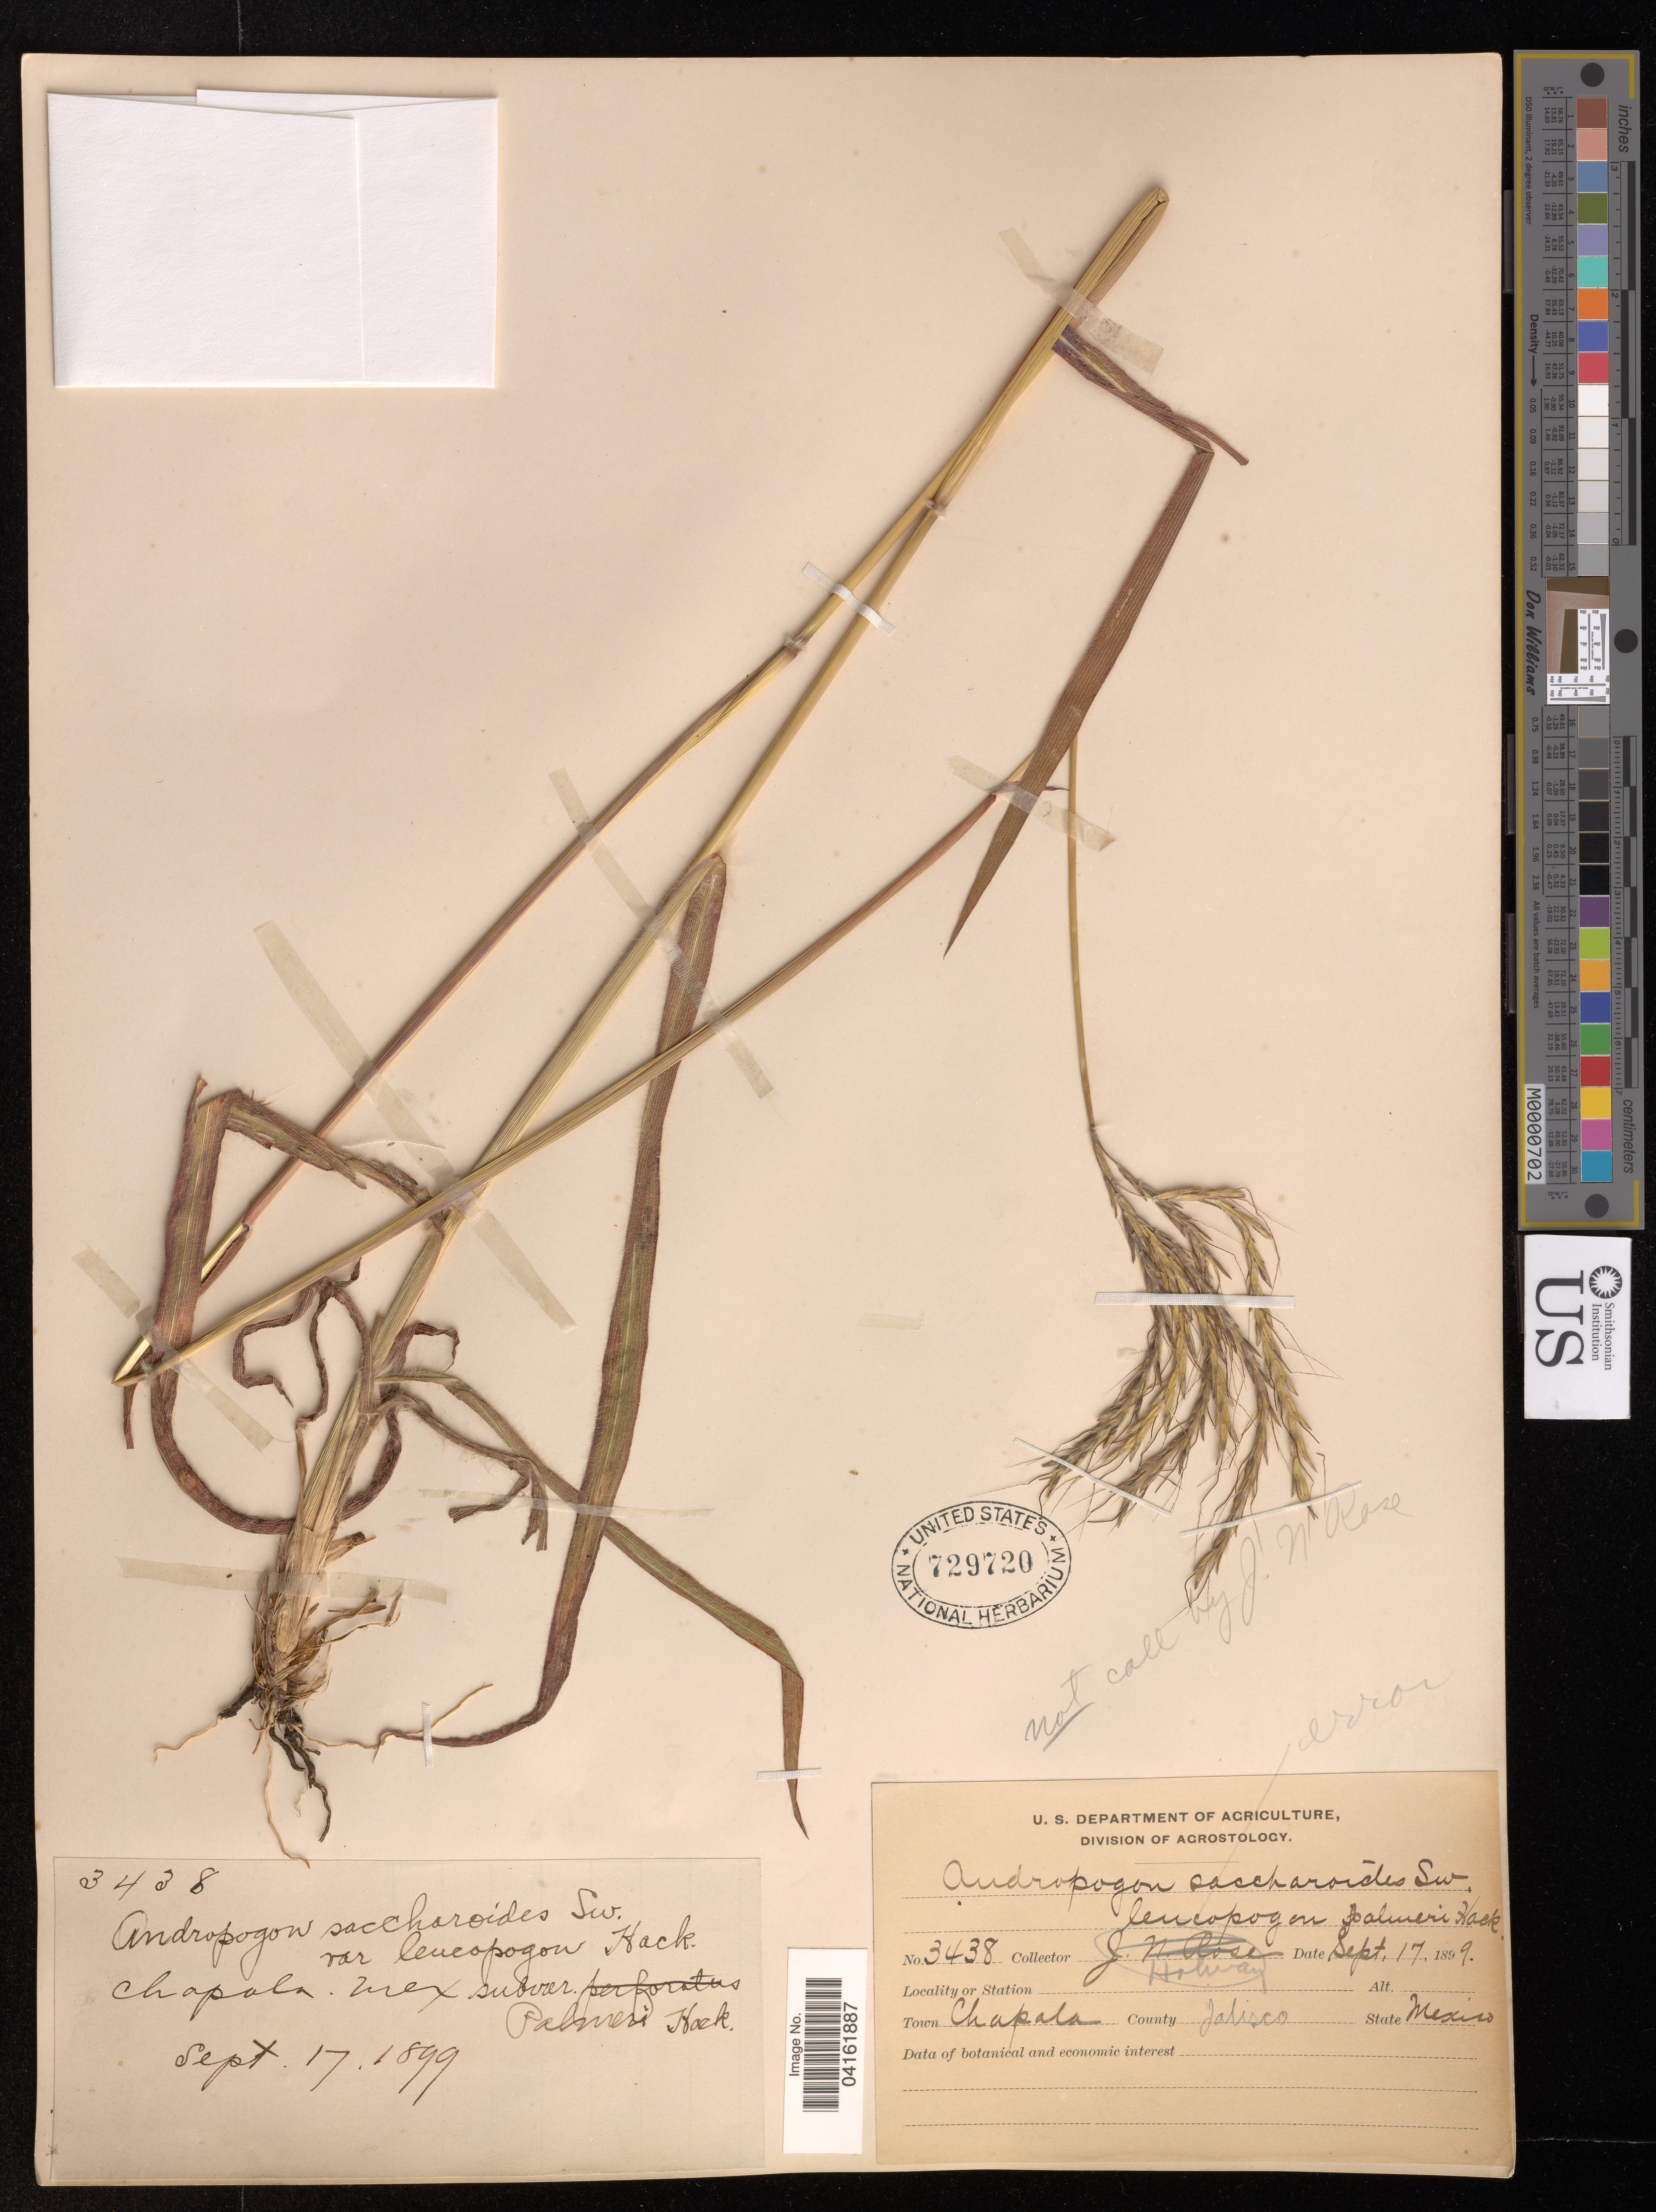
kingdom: Plantae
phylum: Tracheophyta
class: Liliopsida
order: Poales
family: Poaceae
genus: Andropogon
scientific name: Andropogon saccharoides var. leucopogon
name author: (Nees) Hack.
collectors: Holway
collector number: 3438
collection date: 1899-09-17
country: Mexico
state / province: Jalisco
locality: Town Chapala.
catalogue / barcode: US 729720